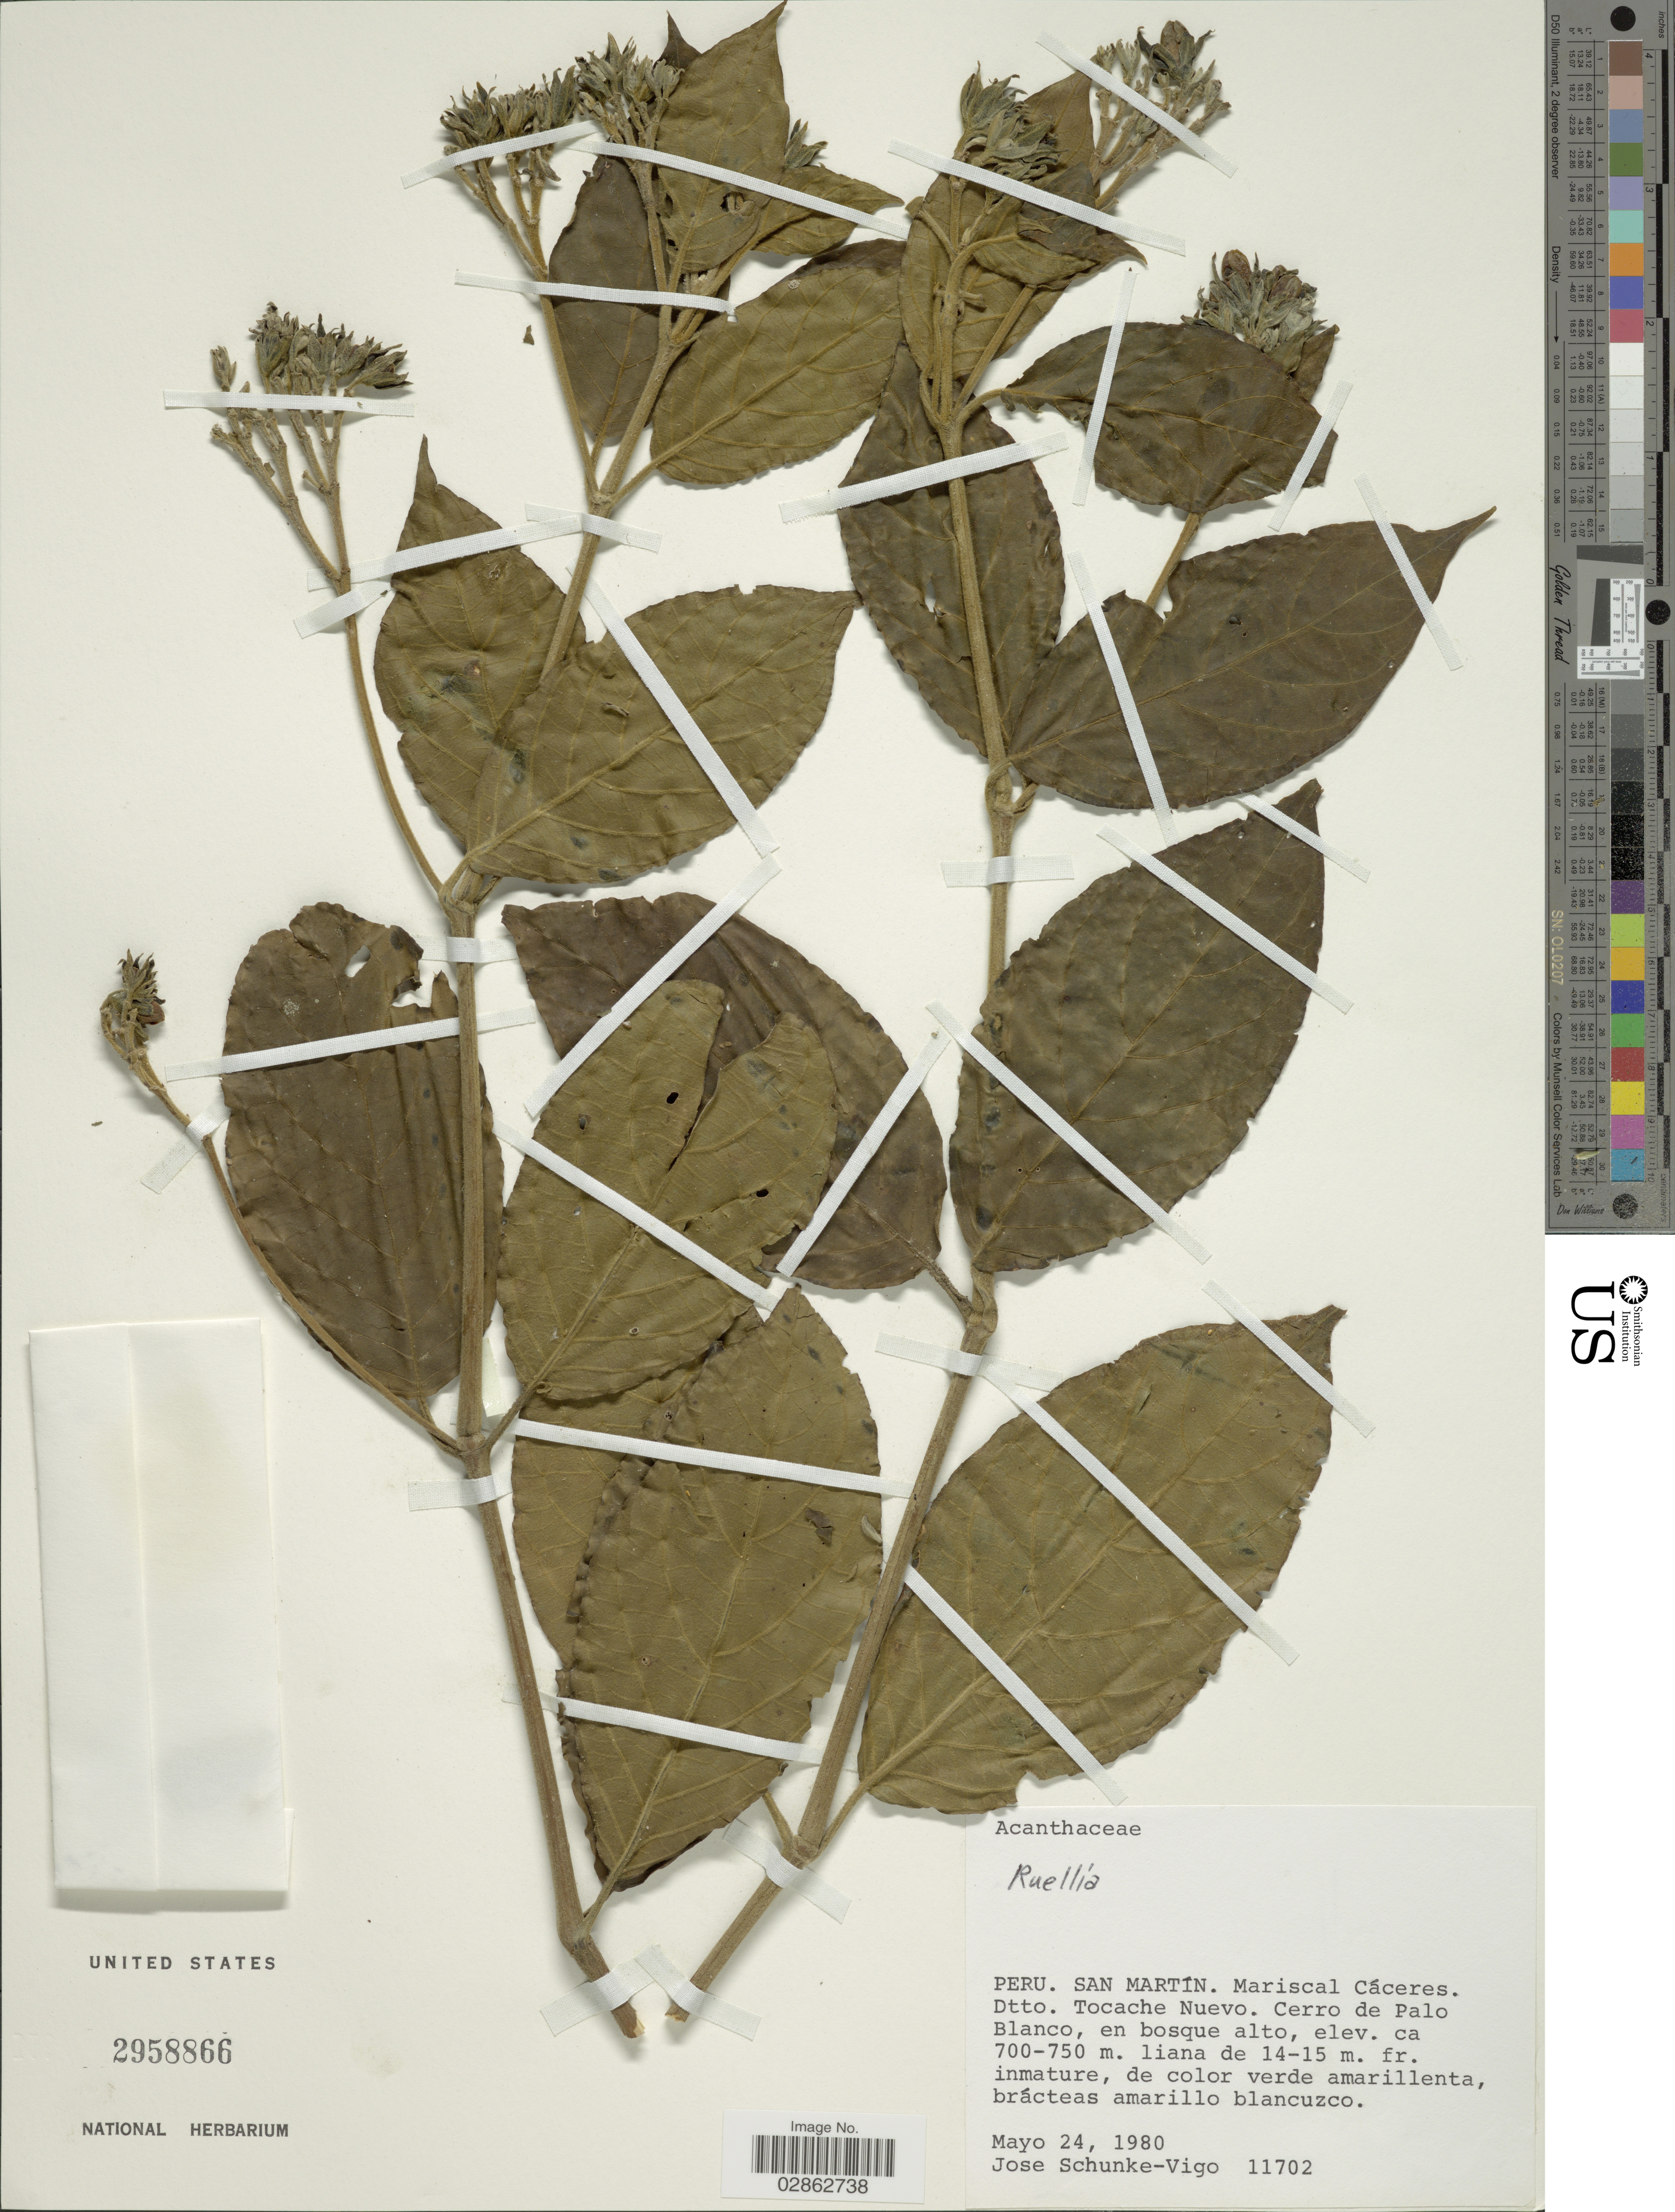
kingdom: Plantae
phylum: Tracheophyta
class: Magnoliopsida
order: Lamiales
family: Acanthaceae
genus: Ruellia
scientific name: Ruellia sp.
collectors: J. Schunke Vigo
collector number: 11702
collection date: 1980-05-24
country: Peru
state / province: San Martín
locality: Mariscal Cáceres. Dtto. Tocache Nuevo. Cerro de Palo Blanco.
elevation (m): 700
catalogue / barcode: US 2958866